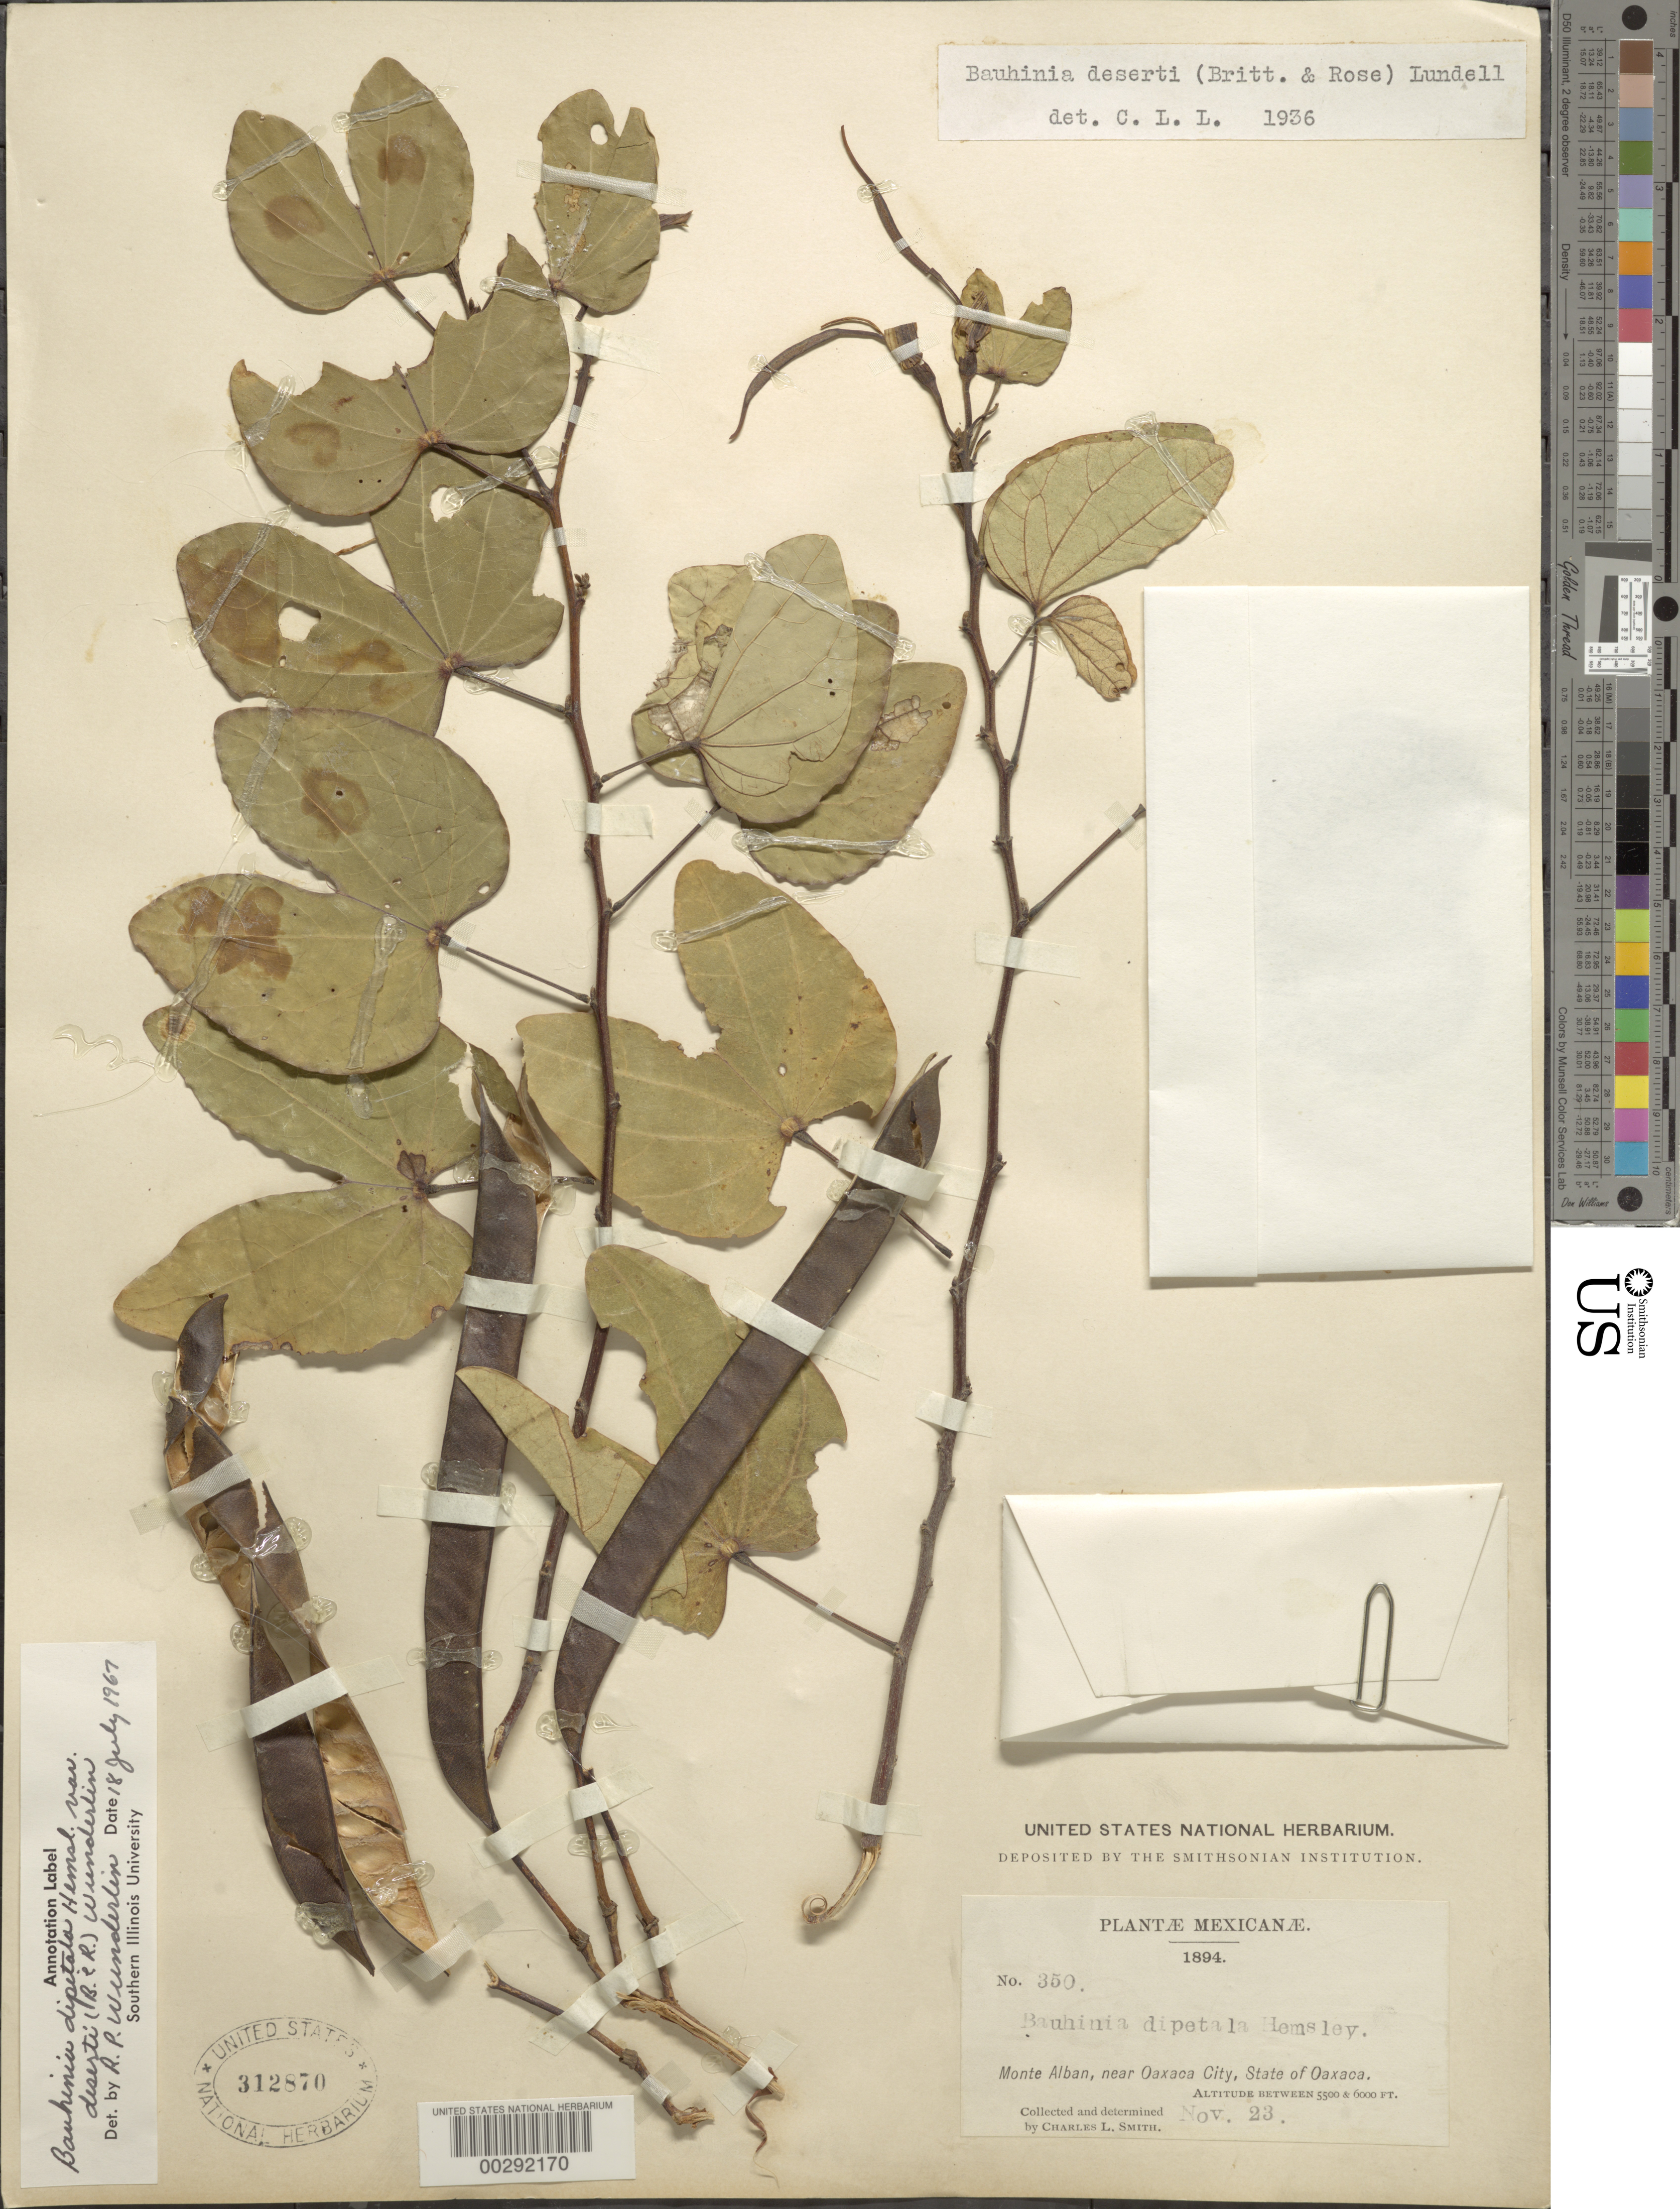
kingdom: Plantae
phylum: Tracheophyta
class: Magnoliopsida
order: Fabales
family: Fabaceae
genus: Bauhinia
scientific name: Bauhinia dipetala var. deserti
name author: (Britton & Rose) Wunderlin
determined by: Wunderlin, Richard P.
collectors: C. L. Smith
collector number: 350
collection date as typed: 23 Nov 1894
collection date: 1894-11-23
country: Mexico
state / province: Oaxaca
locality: Monte alban, near Oaxaca city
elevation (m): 1676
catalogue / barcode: US 312870